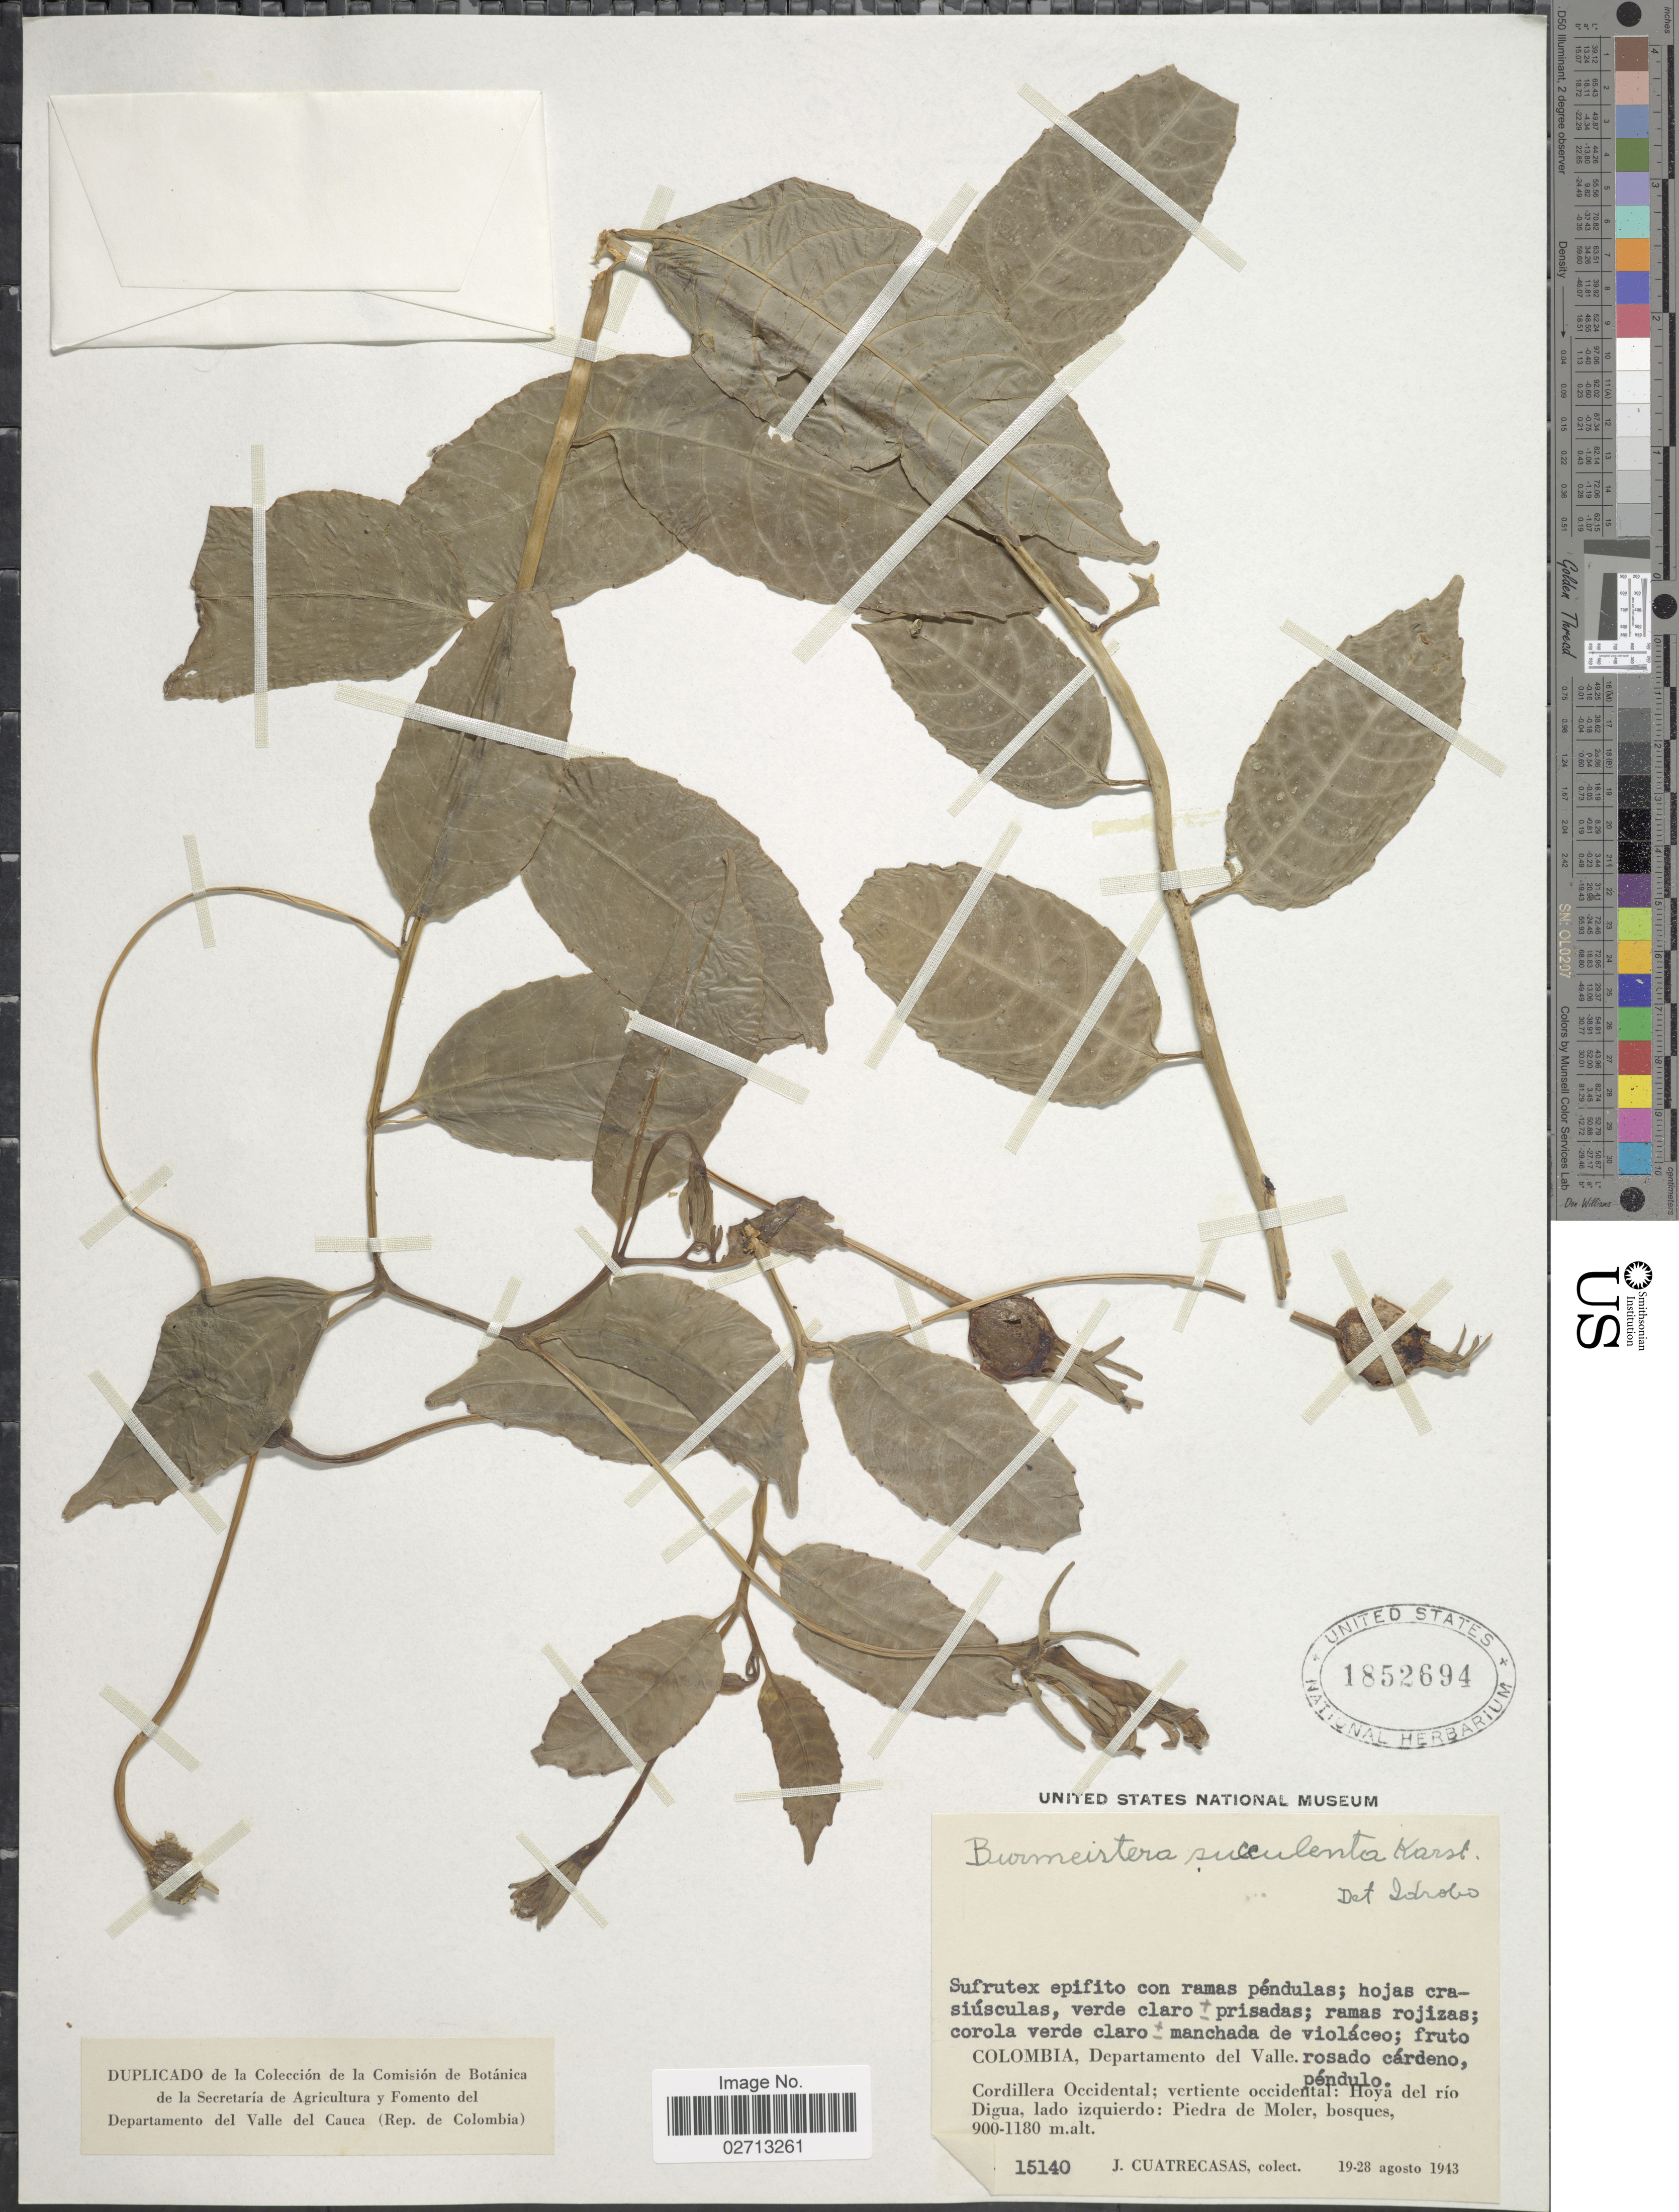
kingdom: Plantae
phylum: Tracheophyta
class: Magnoliopsida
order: Asterales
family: Campanulaceae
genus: Burmeistera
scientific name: Burmeistera succulenta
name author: H. Karst. & Triana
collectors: J. Cuatrecasas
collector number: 15140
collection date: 1943-08-19/1943-08-28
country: Colombia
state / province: Valle del Cauca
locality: Departamento del Valle. Cordillera Occidental; vertiente occidental: Hoya del río Digua, lado izquierdo: Piedra de Moler, bosques.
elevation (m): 900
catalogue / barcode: US 1852694